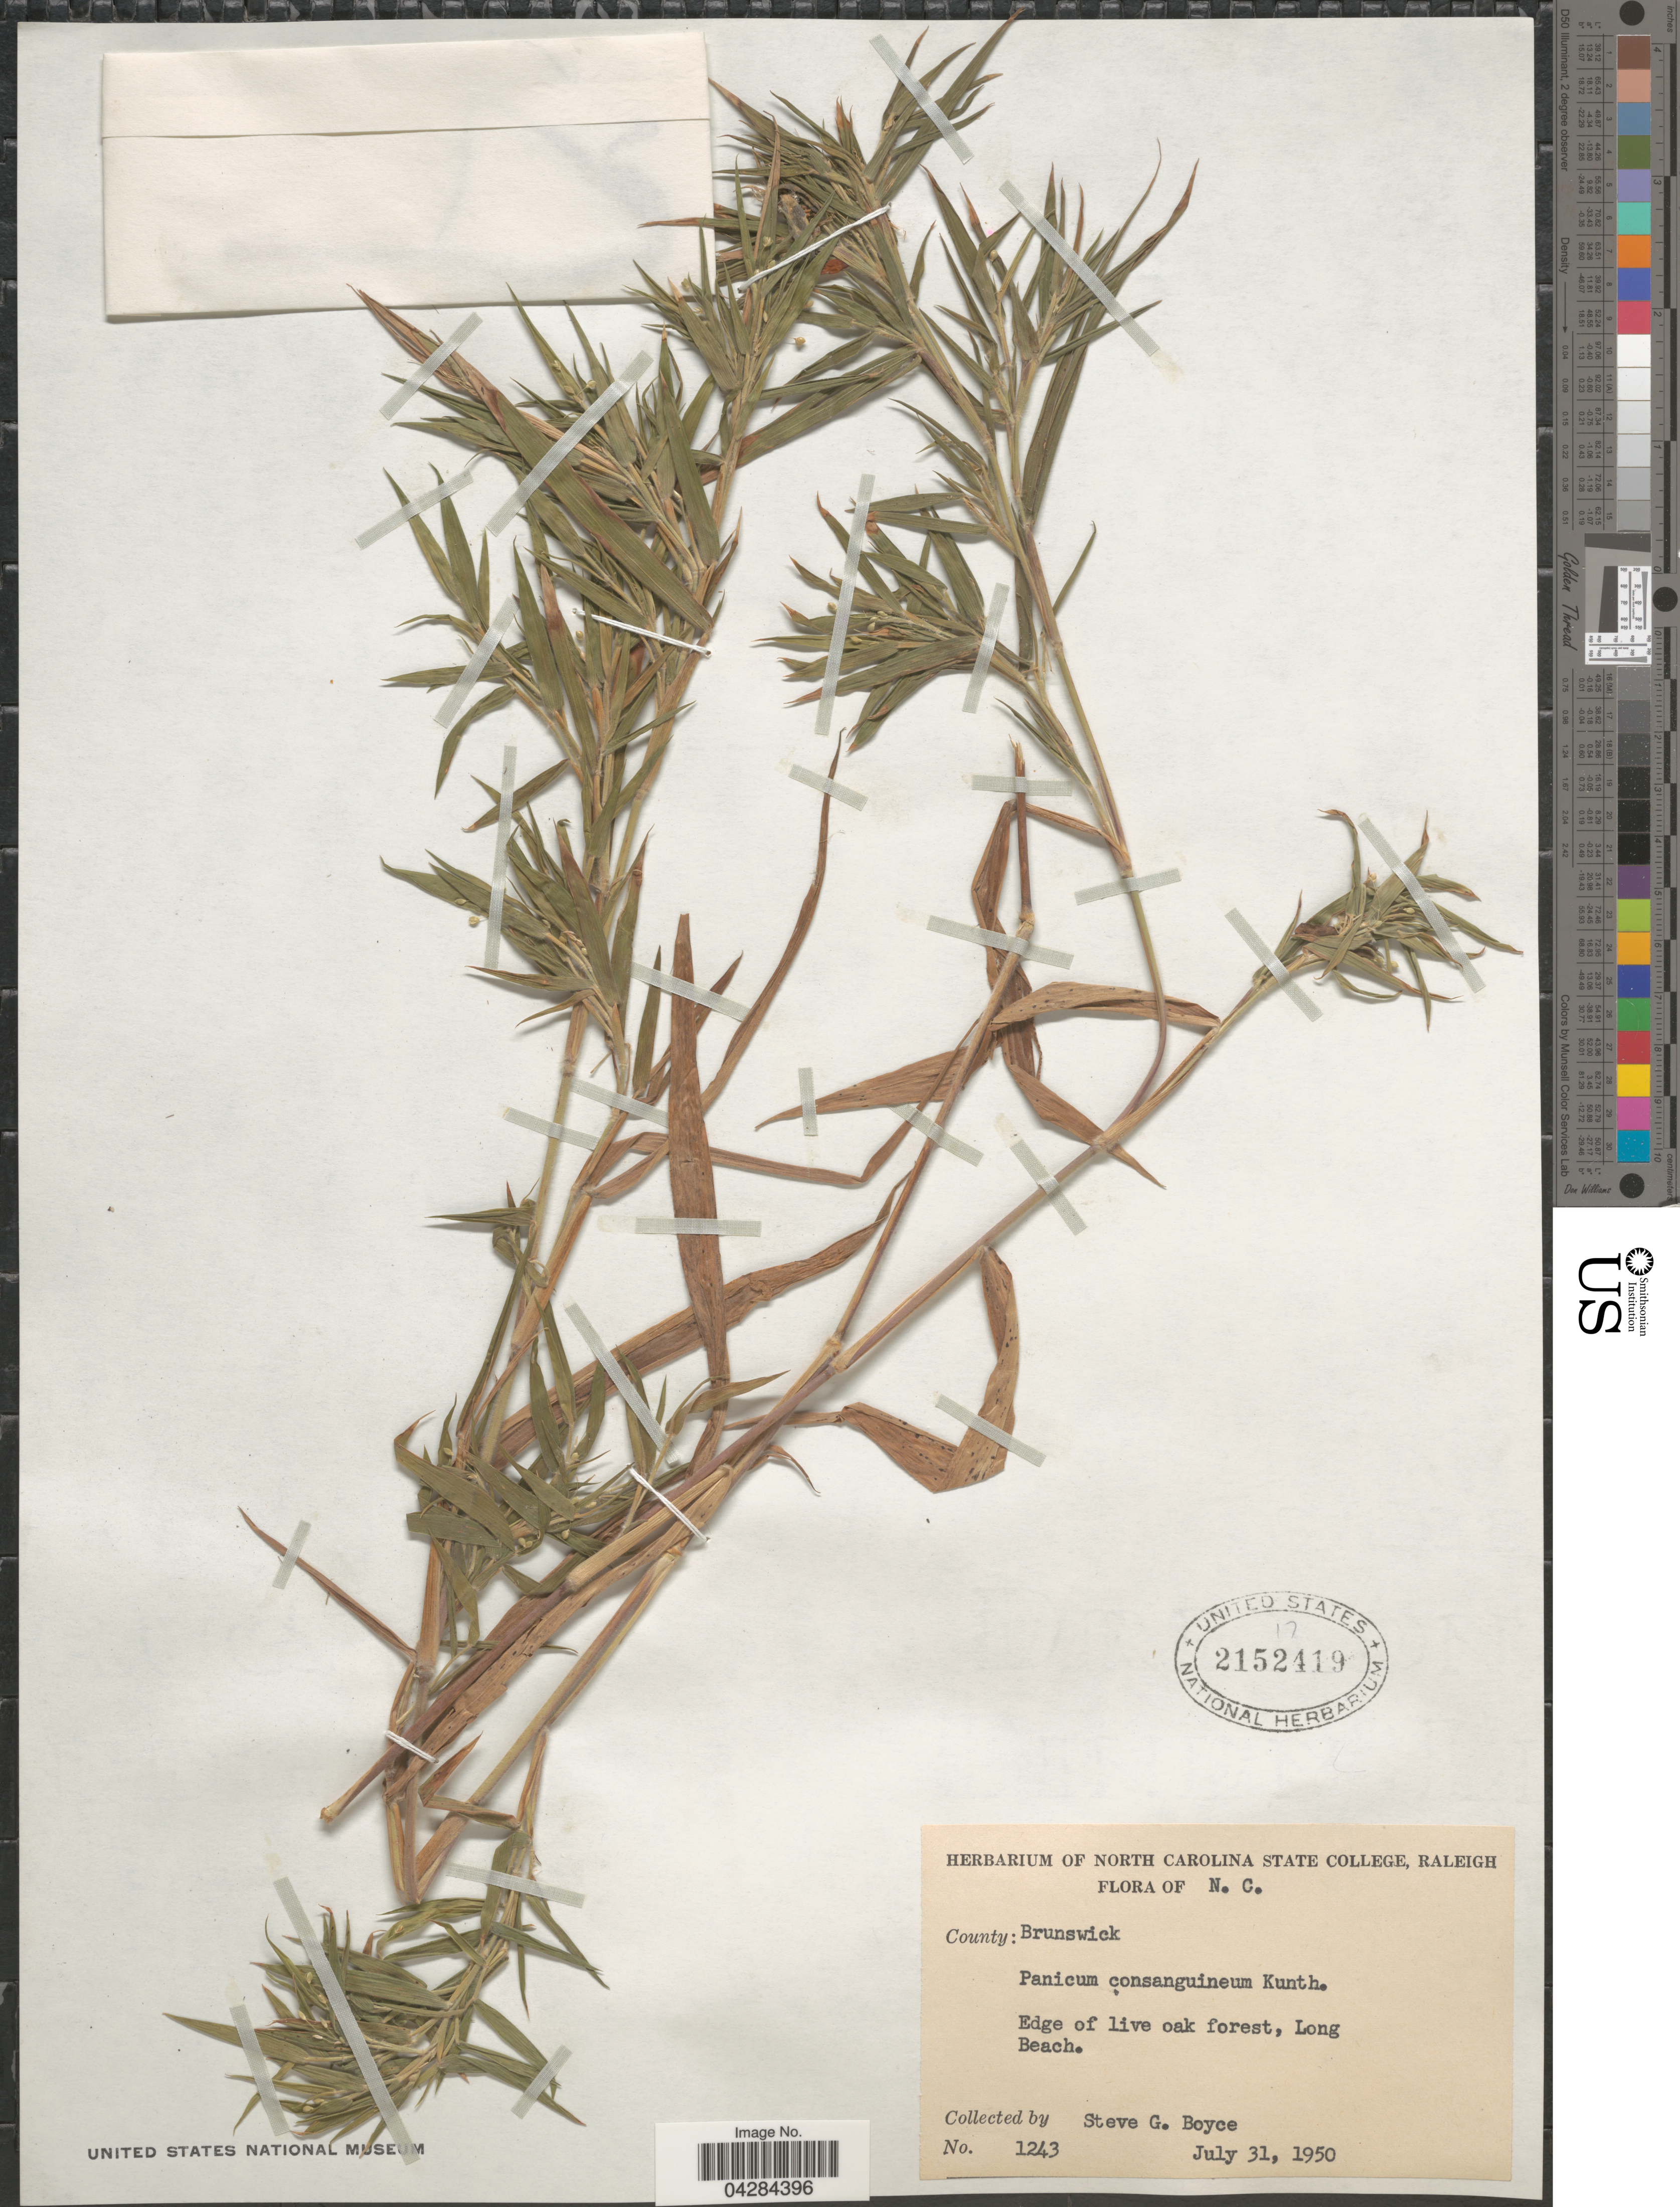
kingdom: Plantae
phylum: Tracheophyta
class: Liliopsida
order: Poales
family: Poaceae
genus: Dichanthelium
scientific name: Dichanthelium ovale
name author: (Elliott) Gould & C.A. Clark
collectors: S. Boyce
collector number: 1243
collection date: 1950-07-31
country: United States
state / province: North Carolina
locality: County: Brunswick. Edge of live oak forest, Long Beach.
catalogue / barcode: US 2152419